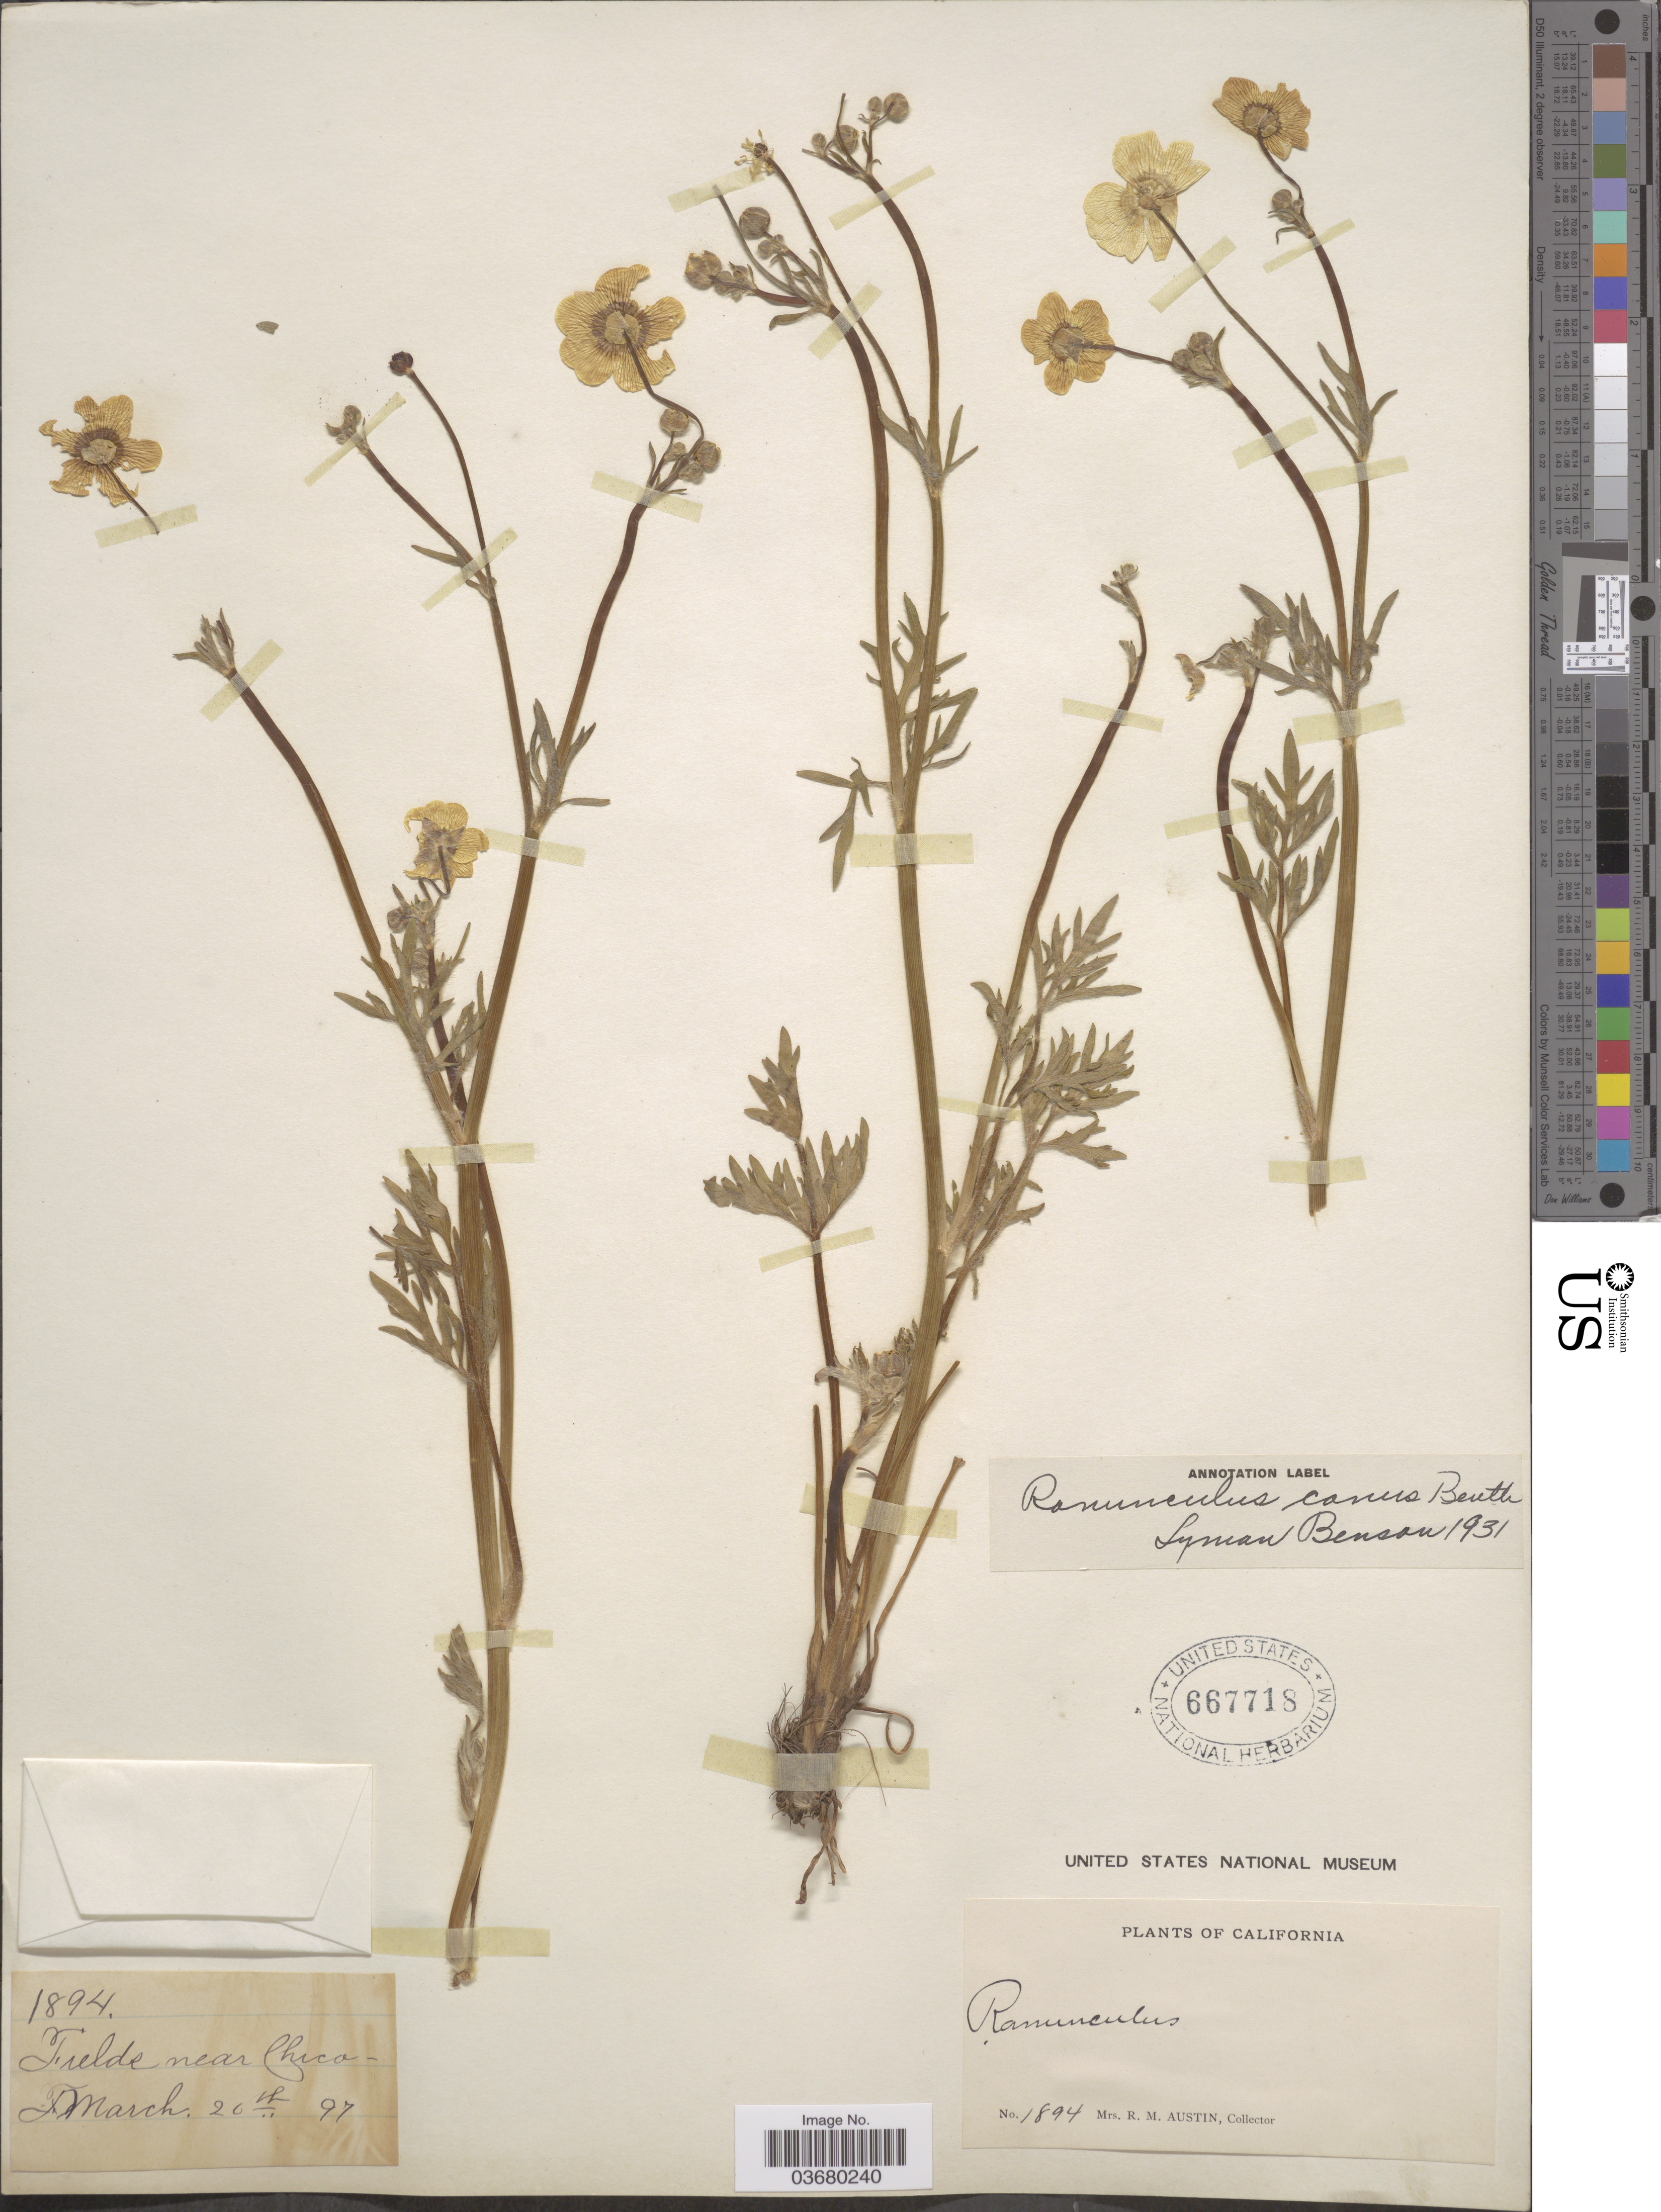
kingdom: Plantae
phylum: Tracheophyta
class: Magnoliopsida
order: Ranunculales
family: Ranunculaceae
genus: Ranunculus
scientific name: Ranunculus canus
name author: Benth.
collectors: R. Austin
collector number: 1894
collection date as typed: Transcribed d/m/y: 20/3/97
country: United States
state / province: California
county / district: Butte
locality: Fields near Chico.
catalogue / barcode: US 667718